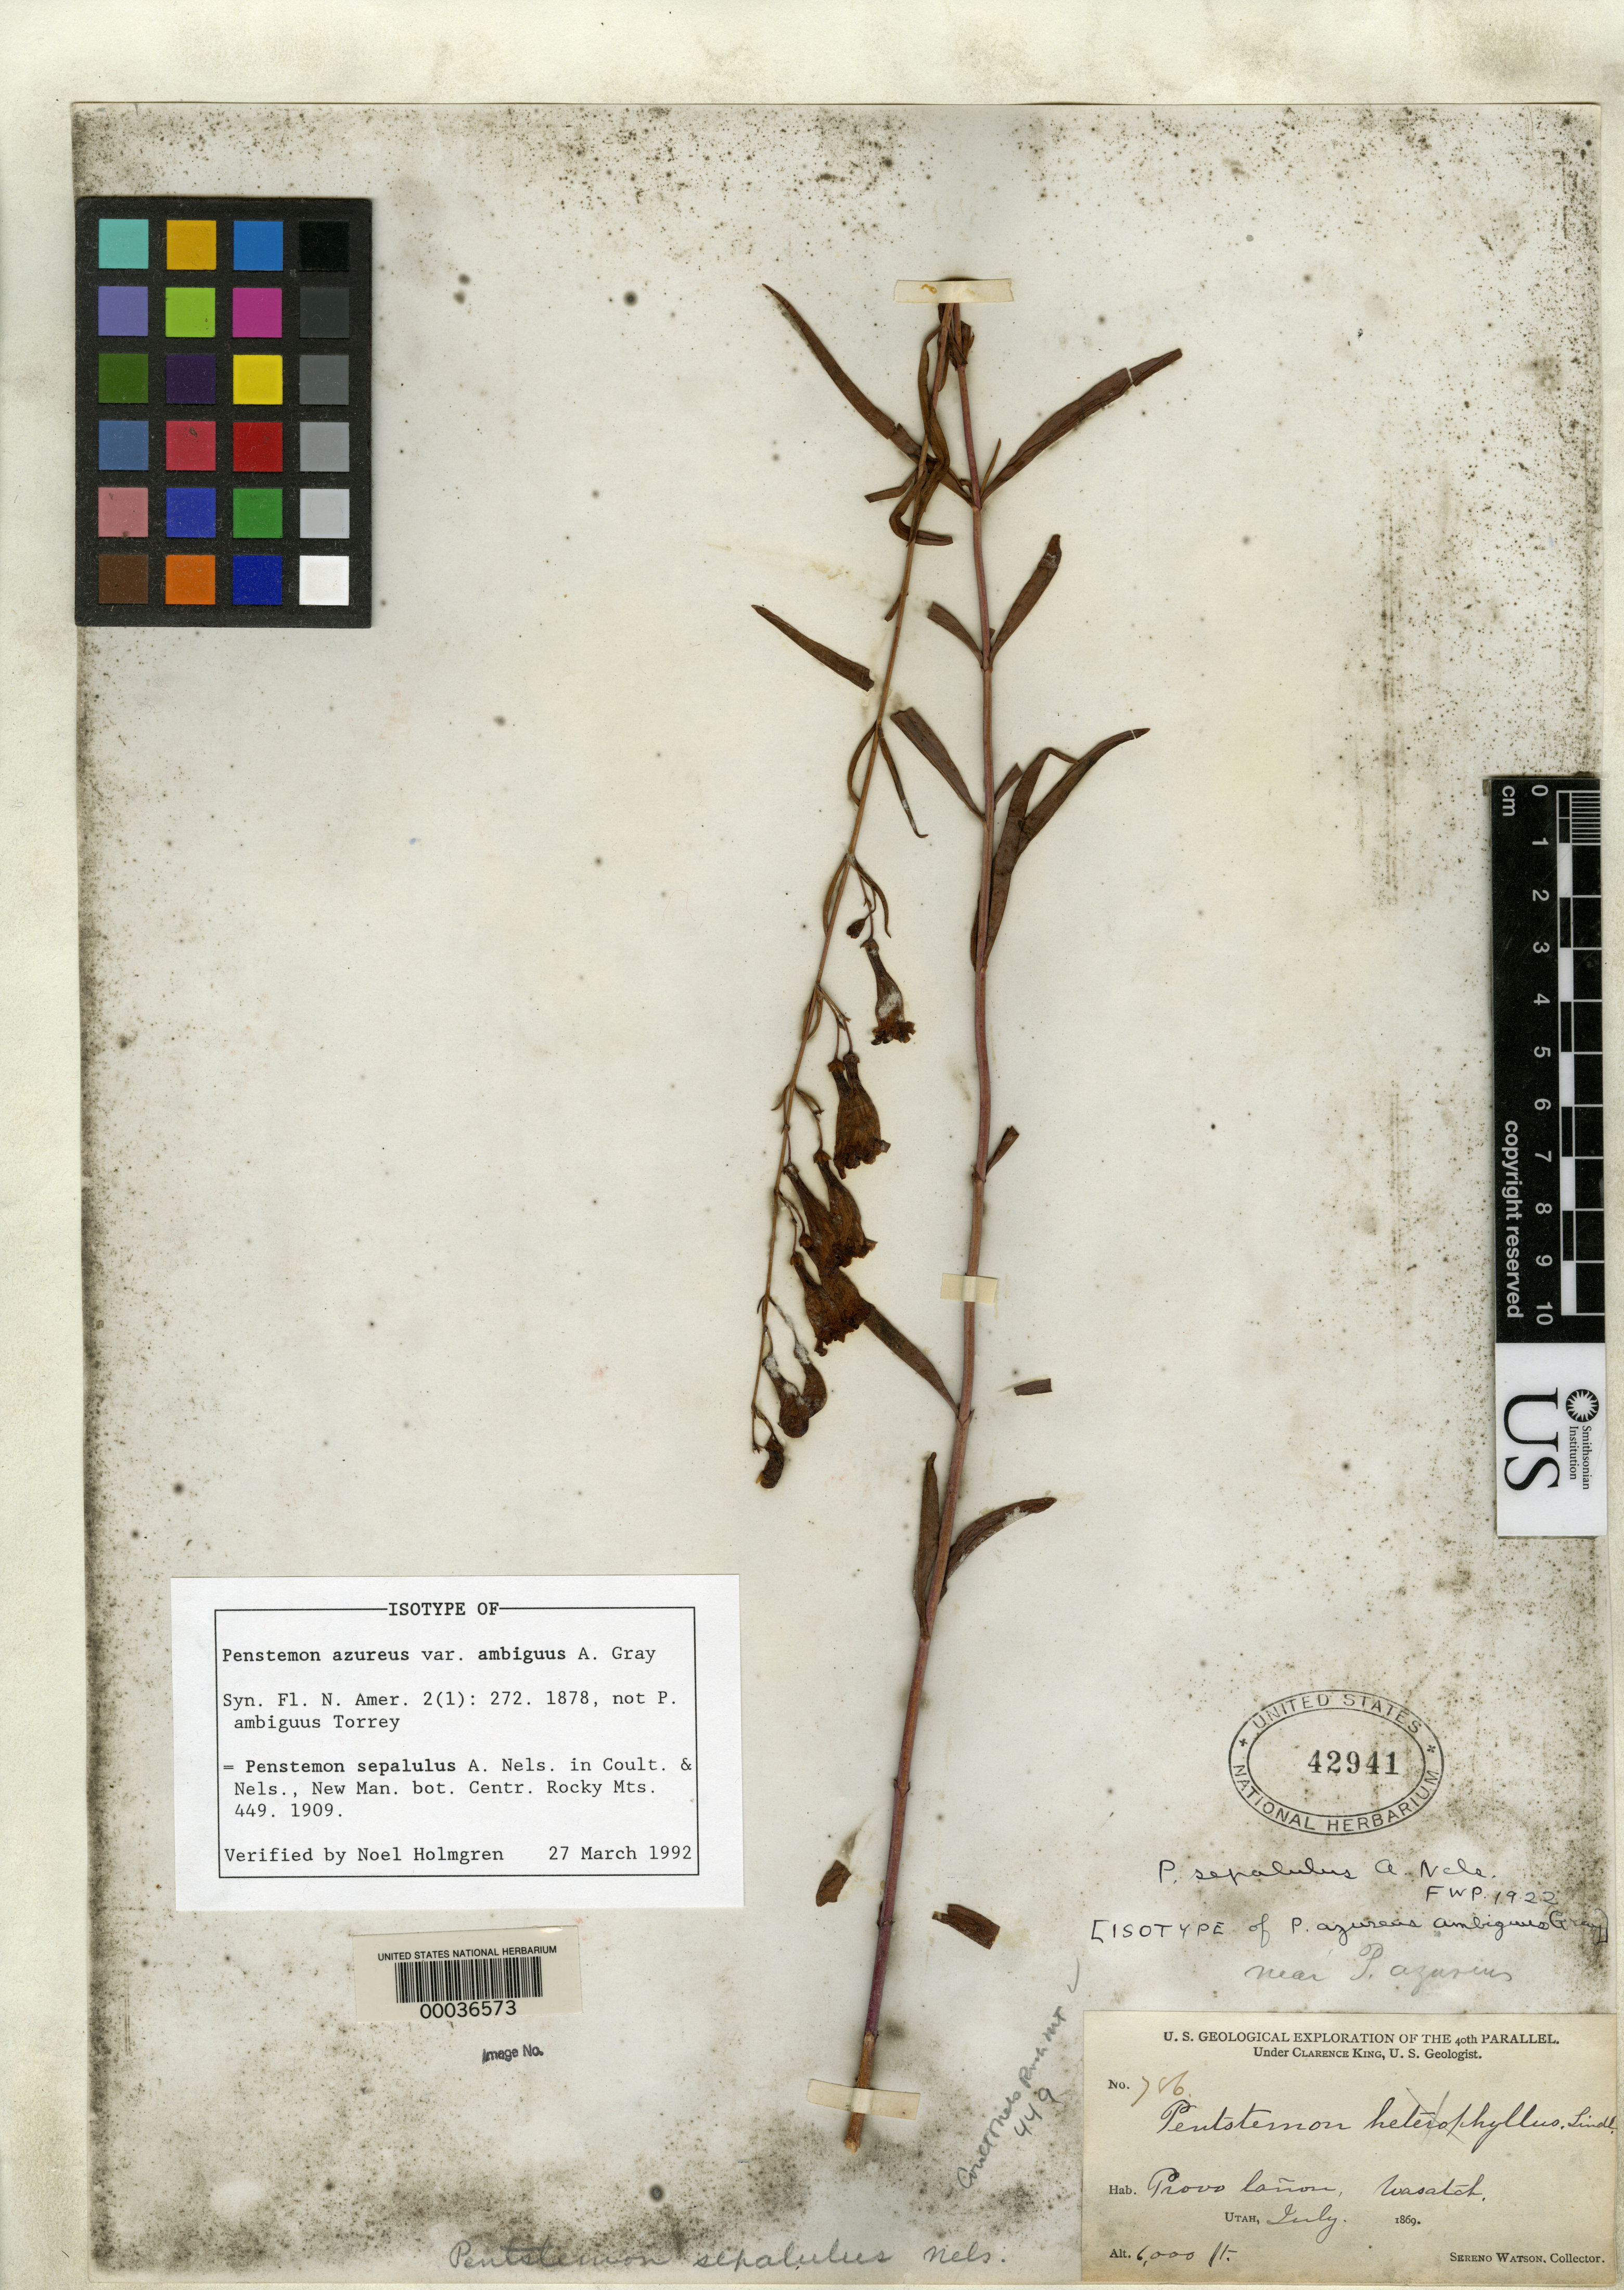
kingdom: Plantae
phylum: Tracheophyta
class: Magnoliopsida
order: Lamiales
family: Plantaginaceae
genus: Penstemon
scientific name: Penstemon azureus var. ambiguus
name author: A. Gray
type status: Isotype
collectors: S. Watson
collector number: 786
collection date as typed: Jul 1869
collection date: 1869-07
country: United States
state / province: Utah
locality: Wasatch Mts., Provo Canon.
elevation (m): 1829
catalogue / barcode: US 42941